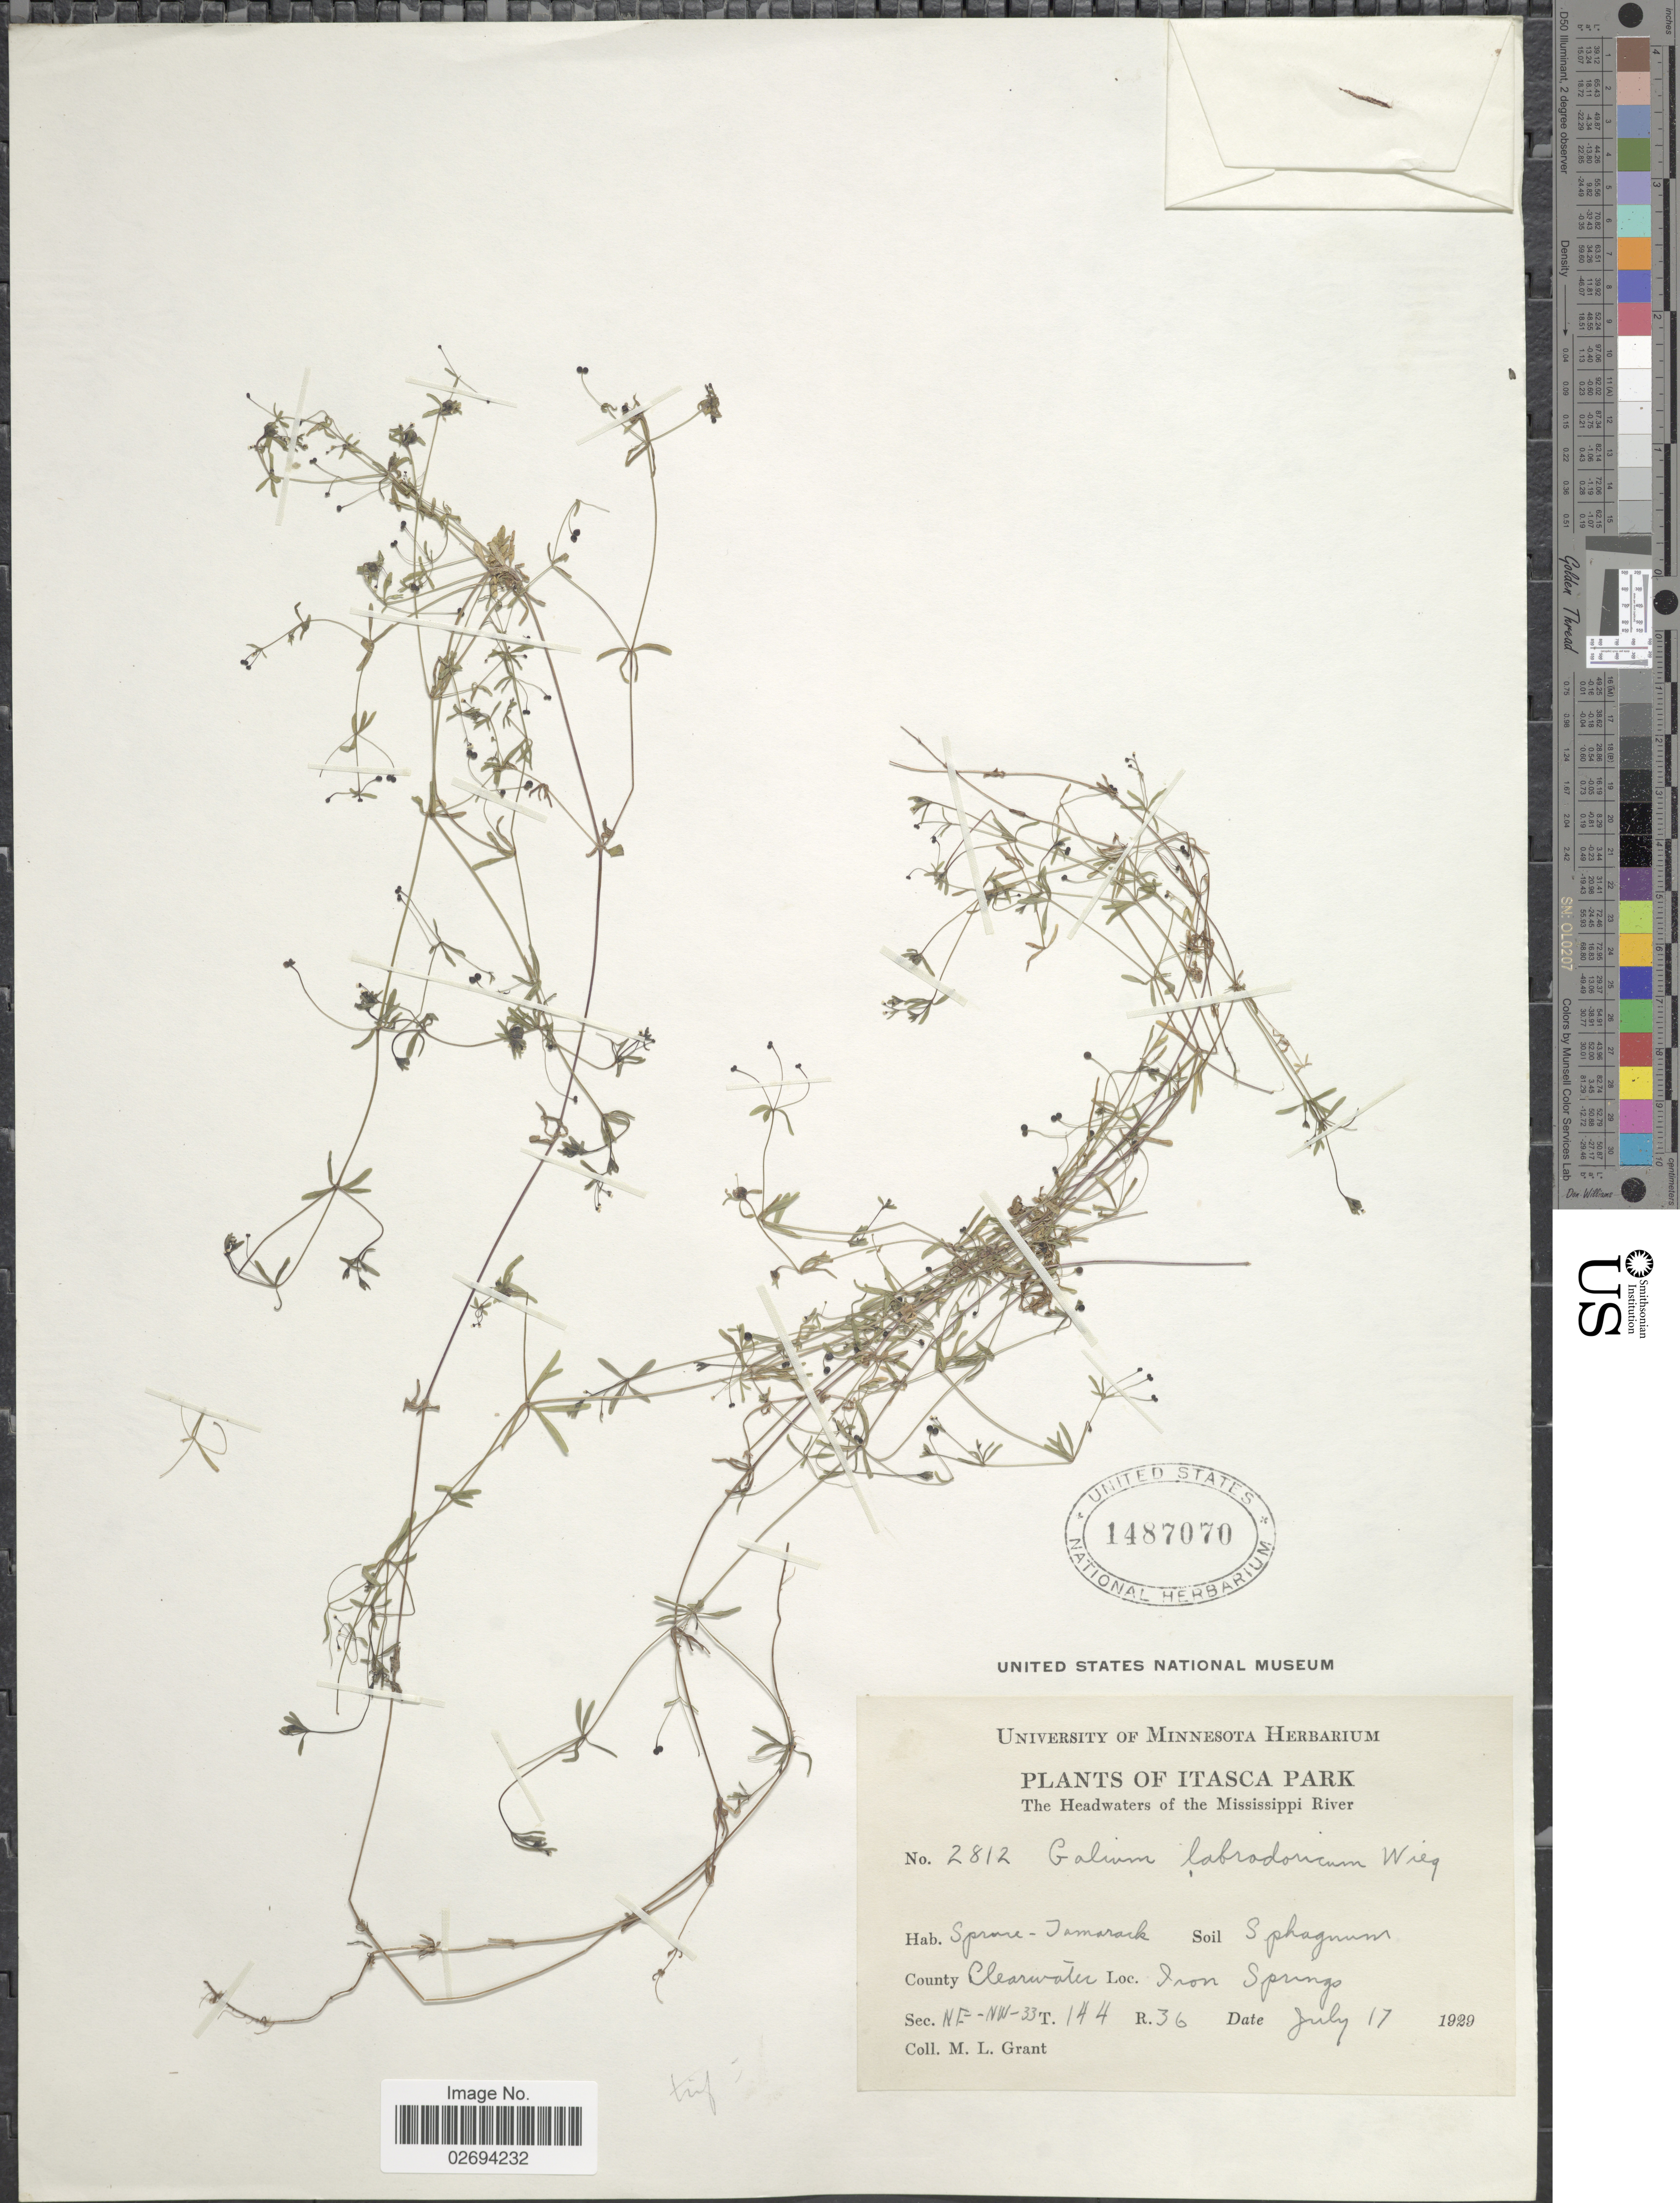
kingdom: Plantae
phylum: Tracheophyta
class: Magnoliopsida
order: Gentianales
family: Rubiaceae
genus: Galium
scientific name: Galium trifidum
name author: L.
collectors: M. L. Grant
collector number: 2812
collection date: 1929-07-17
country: United States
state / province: Minnesota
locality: Itasca Park. The Headwaters of the Mississippi River. County: Clearwater. Iron Springs. Sec. NE-NW-33. T. 144 R.36.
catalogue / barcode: US 1487070